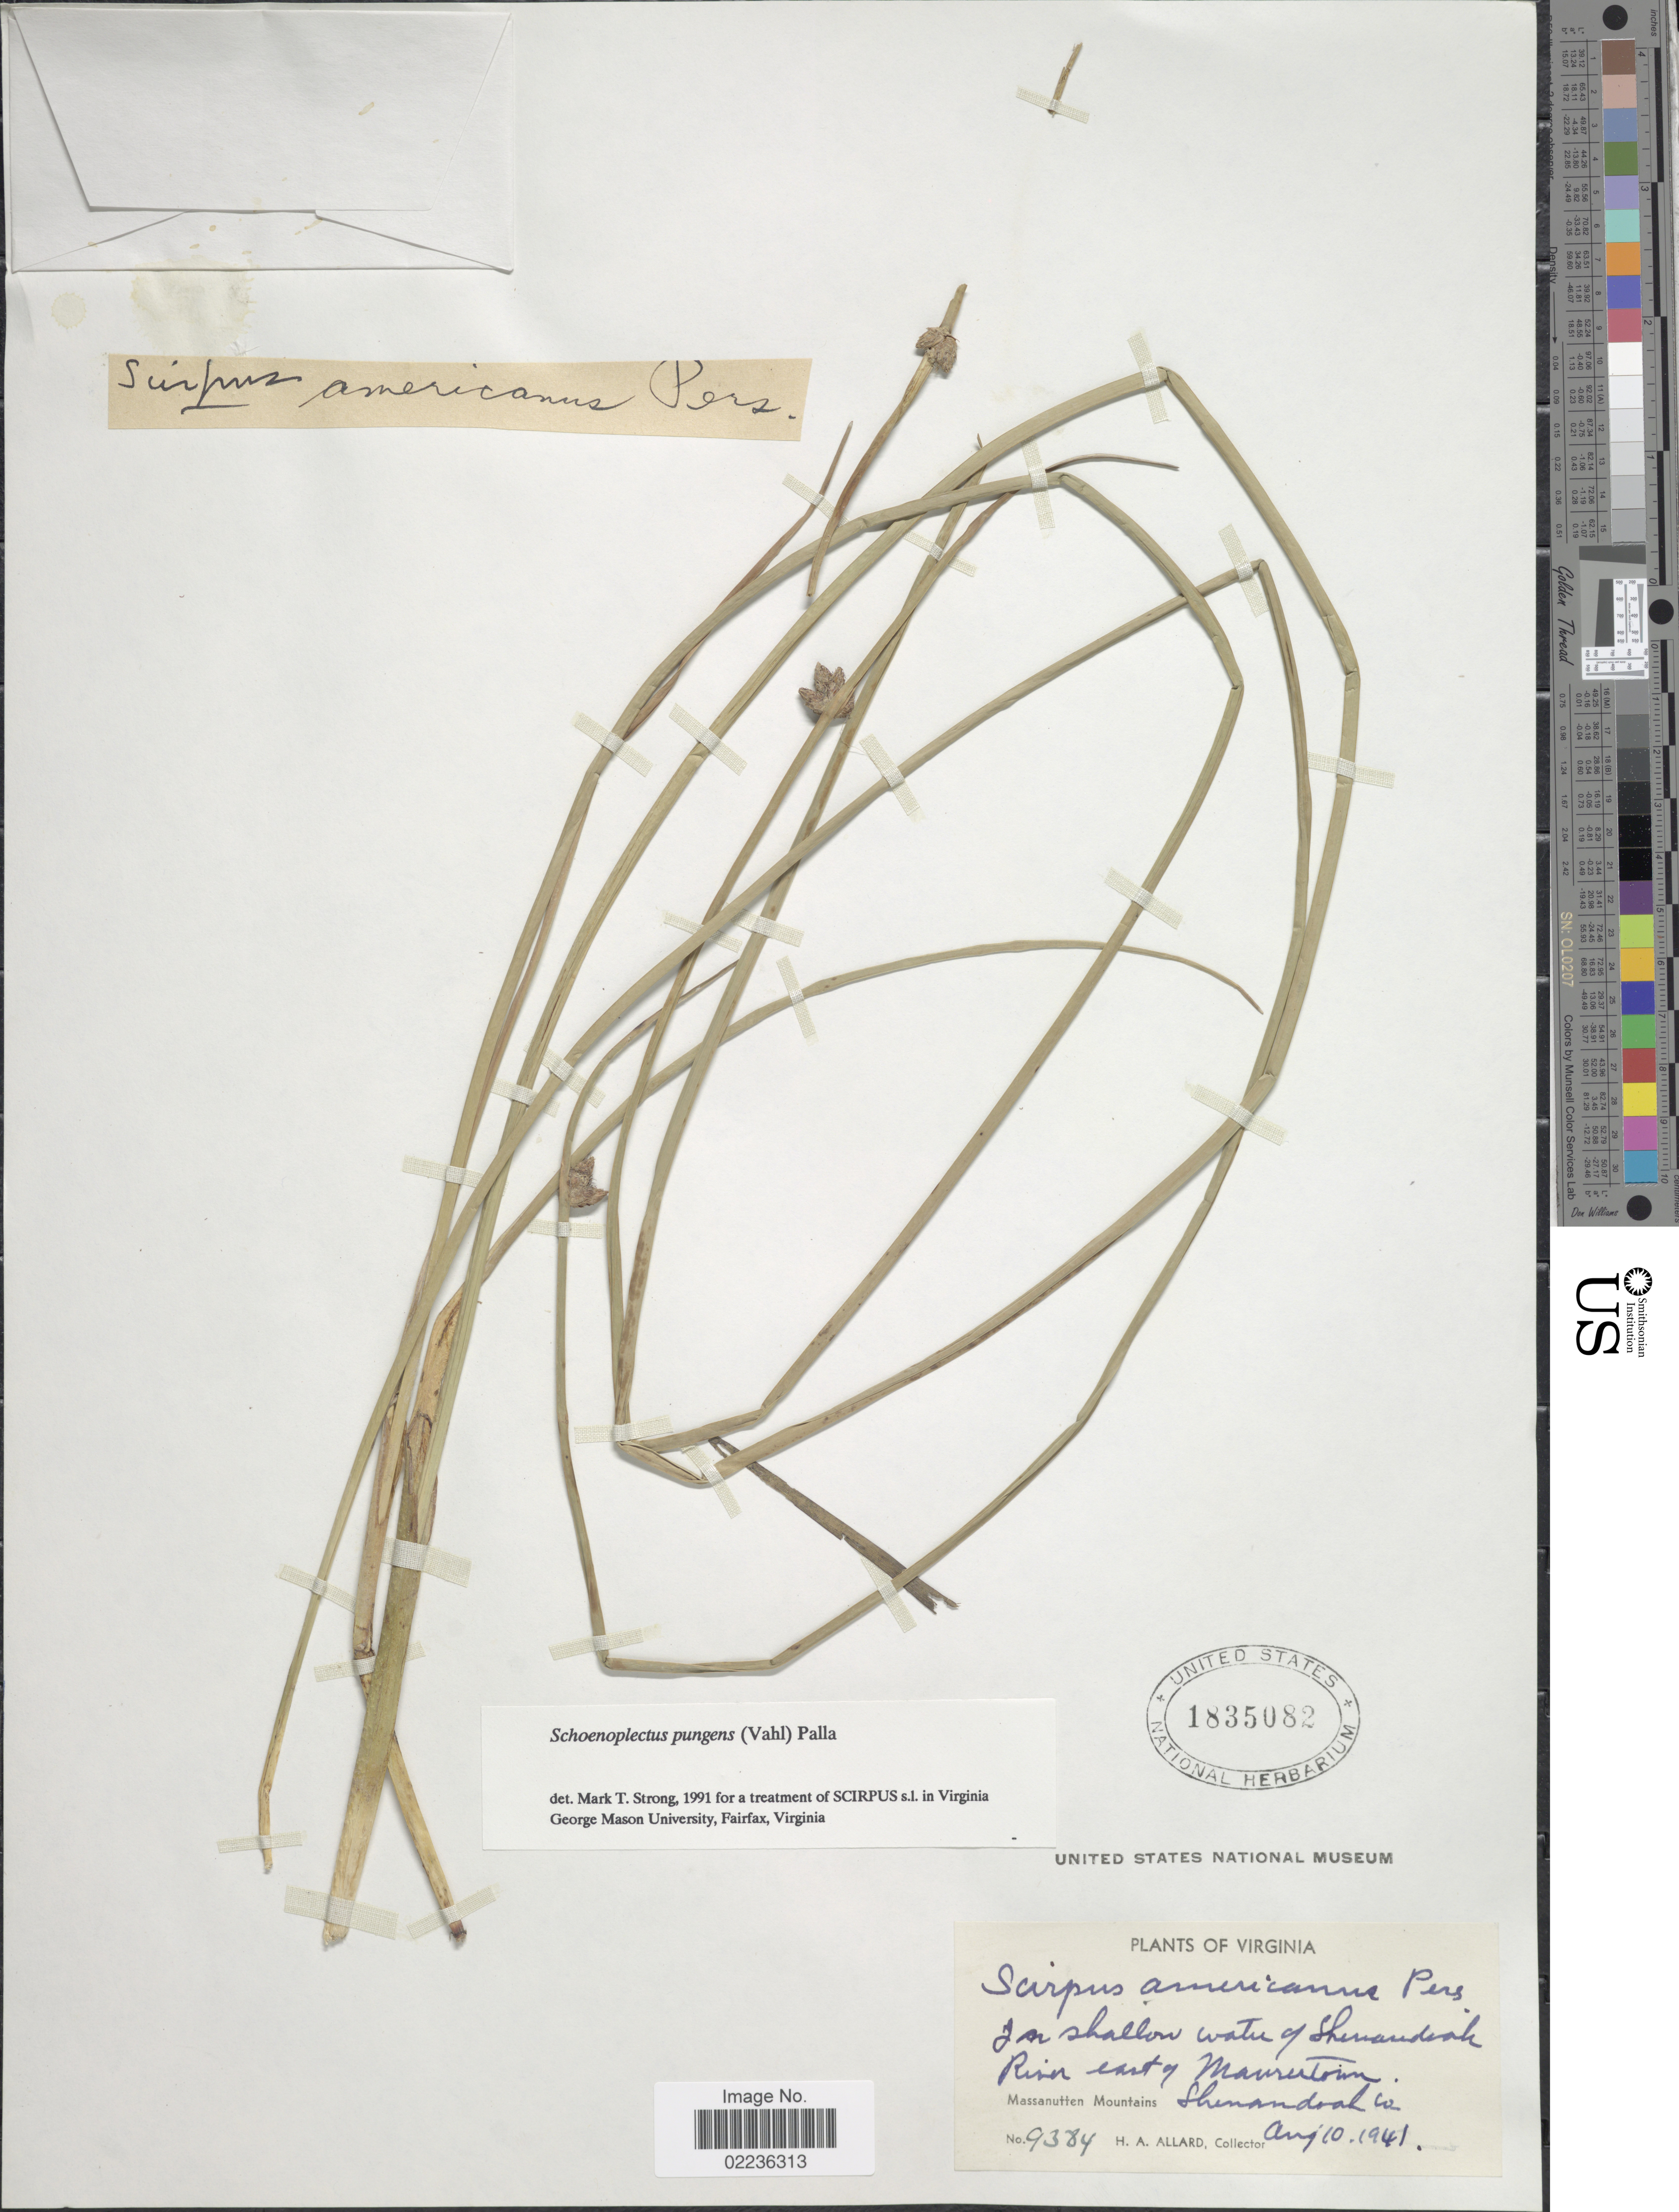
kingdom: Plantae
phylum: Tracheophyta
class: Liliopsida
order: Poales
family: Cyperaceae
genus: Schoenoplectus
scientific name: Schoenoplectus pungens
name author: (Vahl) Palla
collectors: H. A. Allard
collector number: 9384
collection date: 1941-08-10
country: United States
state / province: Virginia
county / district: Shenandoah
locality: In shallow water of Shenandoah River east of Maurertown. Massanutten Mountains. Shenandoah Co.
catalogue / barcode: US 1835082